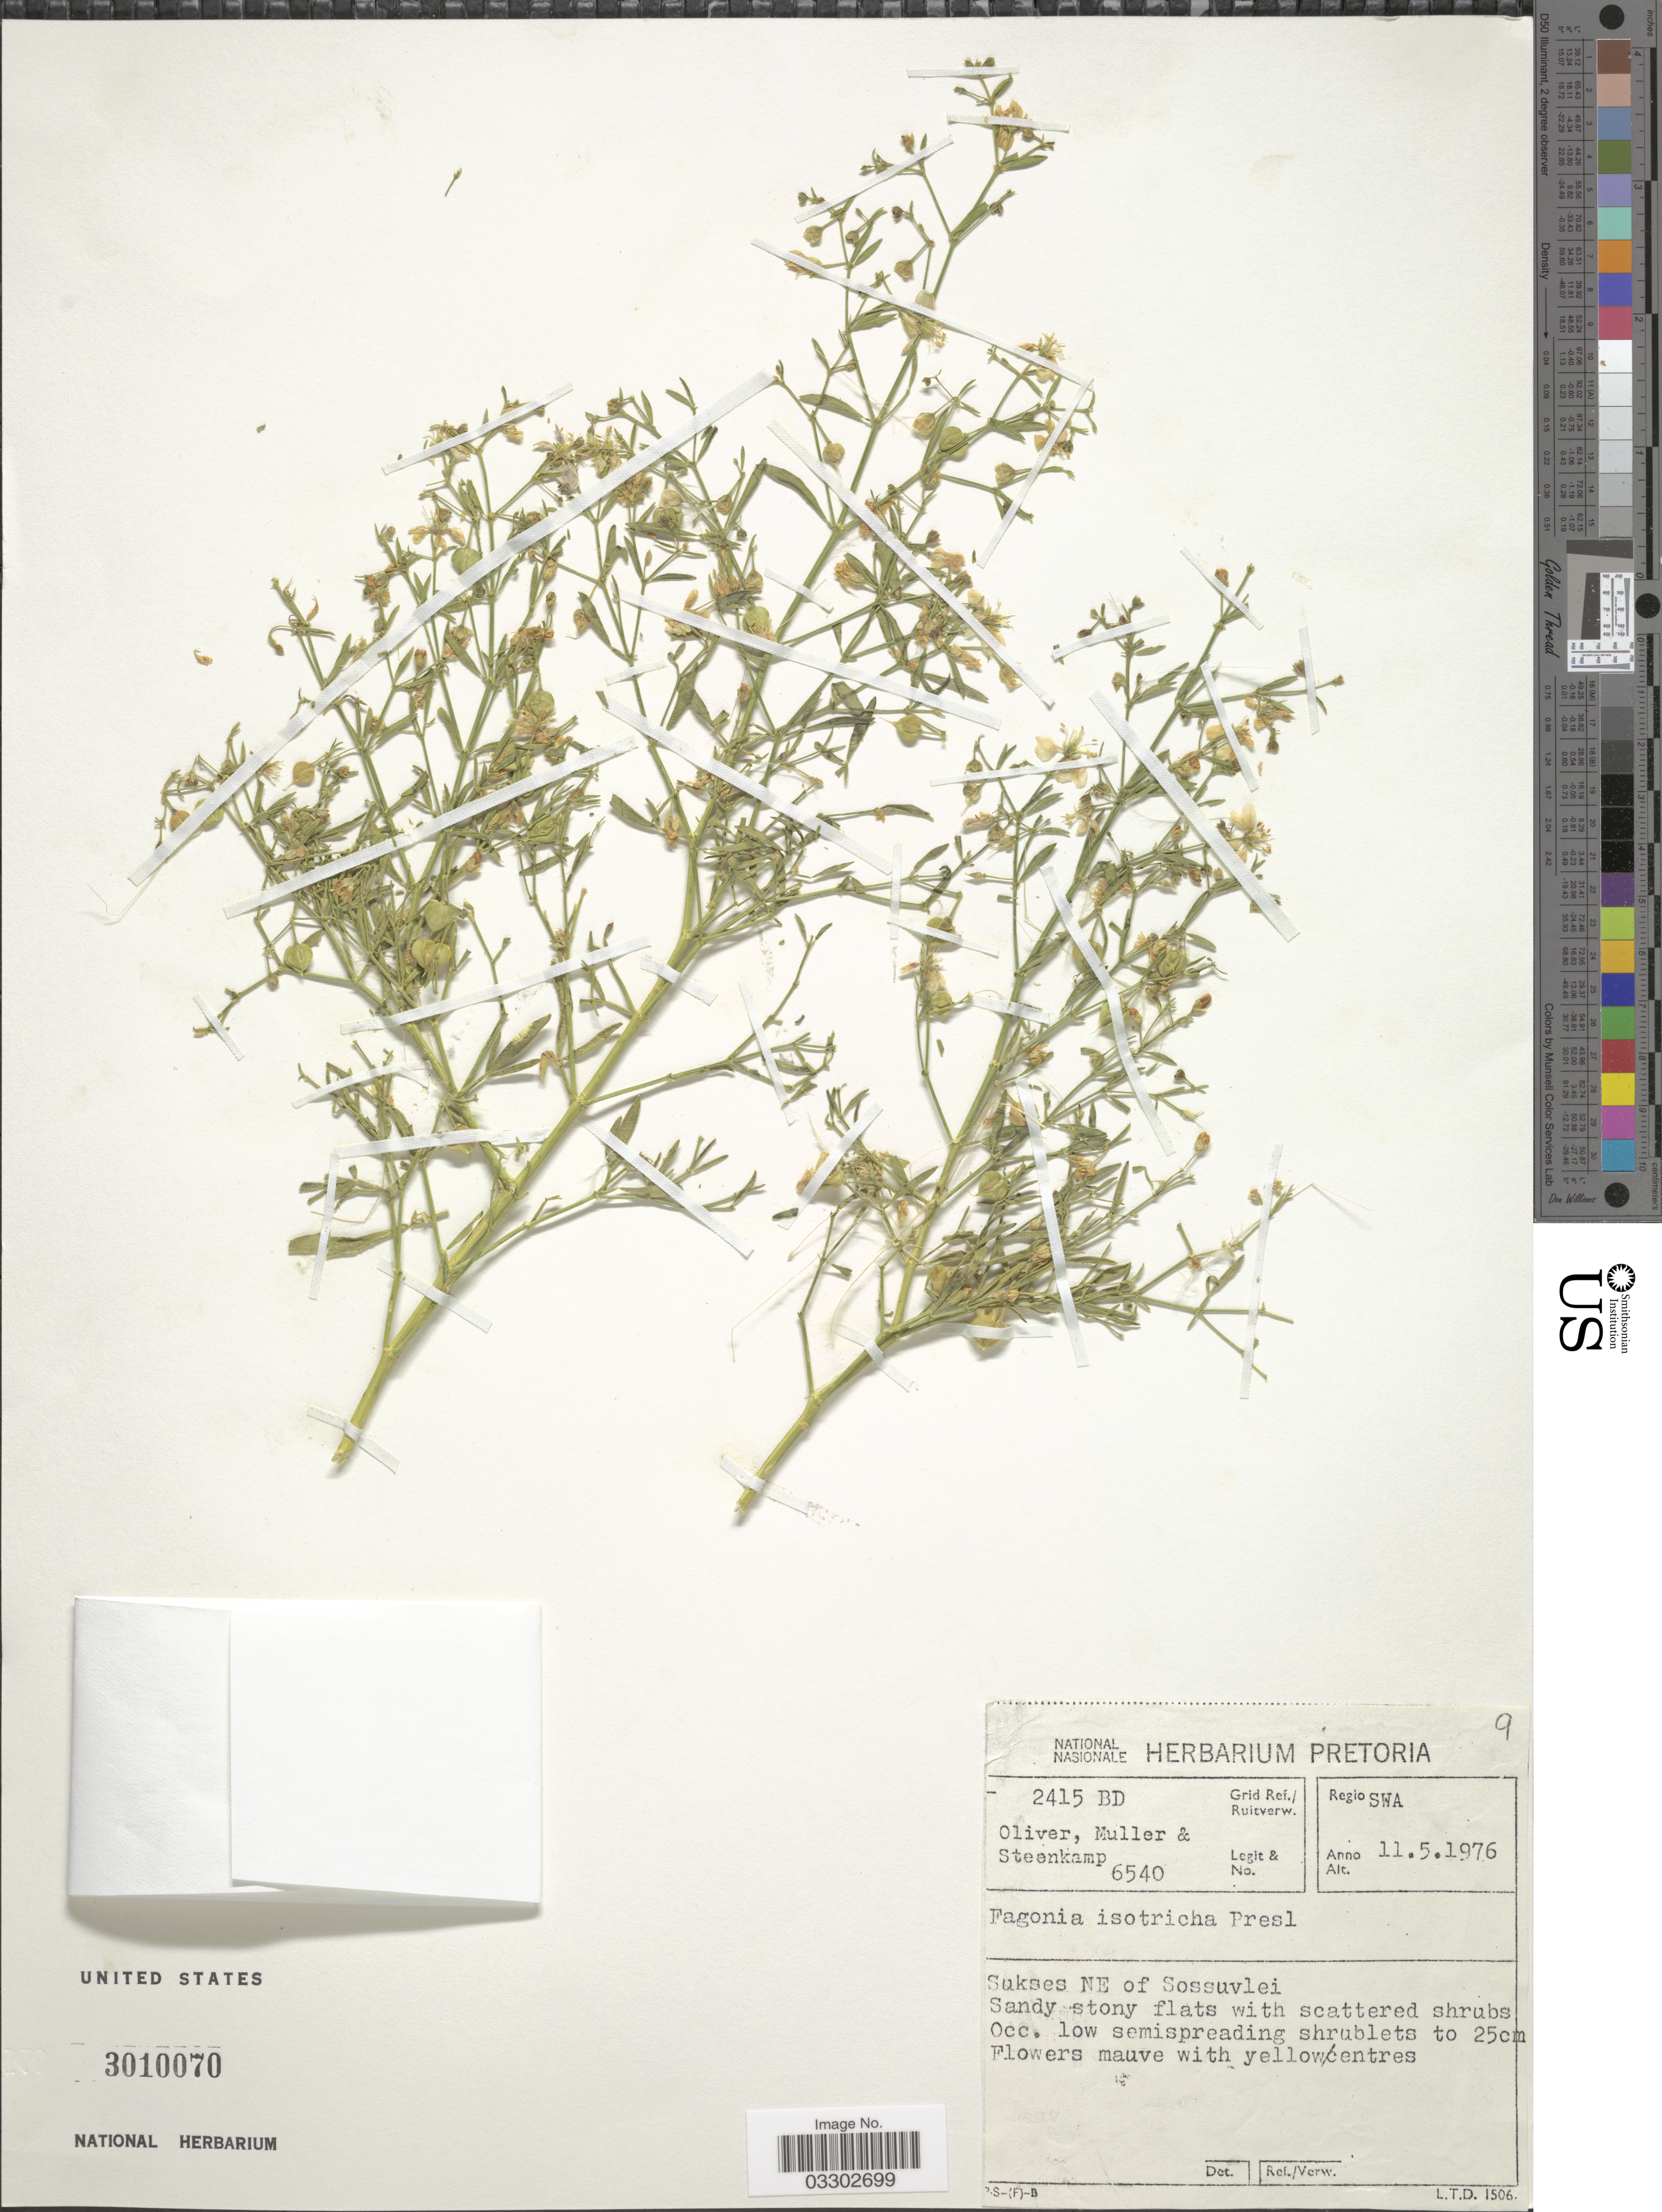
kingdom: Plantae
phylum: Tracheophyta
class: Magnoliopsida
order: Zygophyllales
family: Zygophyllaceae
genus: Fagonia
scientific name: Fagonia isotricha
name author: Murb.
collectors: Oliver, --, -- Müller & -- Steenkamp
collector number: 6540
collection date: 1976-05-11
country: Namibia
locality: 2415 BD Grid Ref./Ruitverw. Regio SWA. Sukse NE of Sossuvlei.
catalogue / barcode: US 3010070